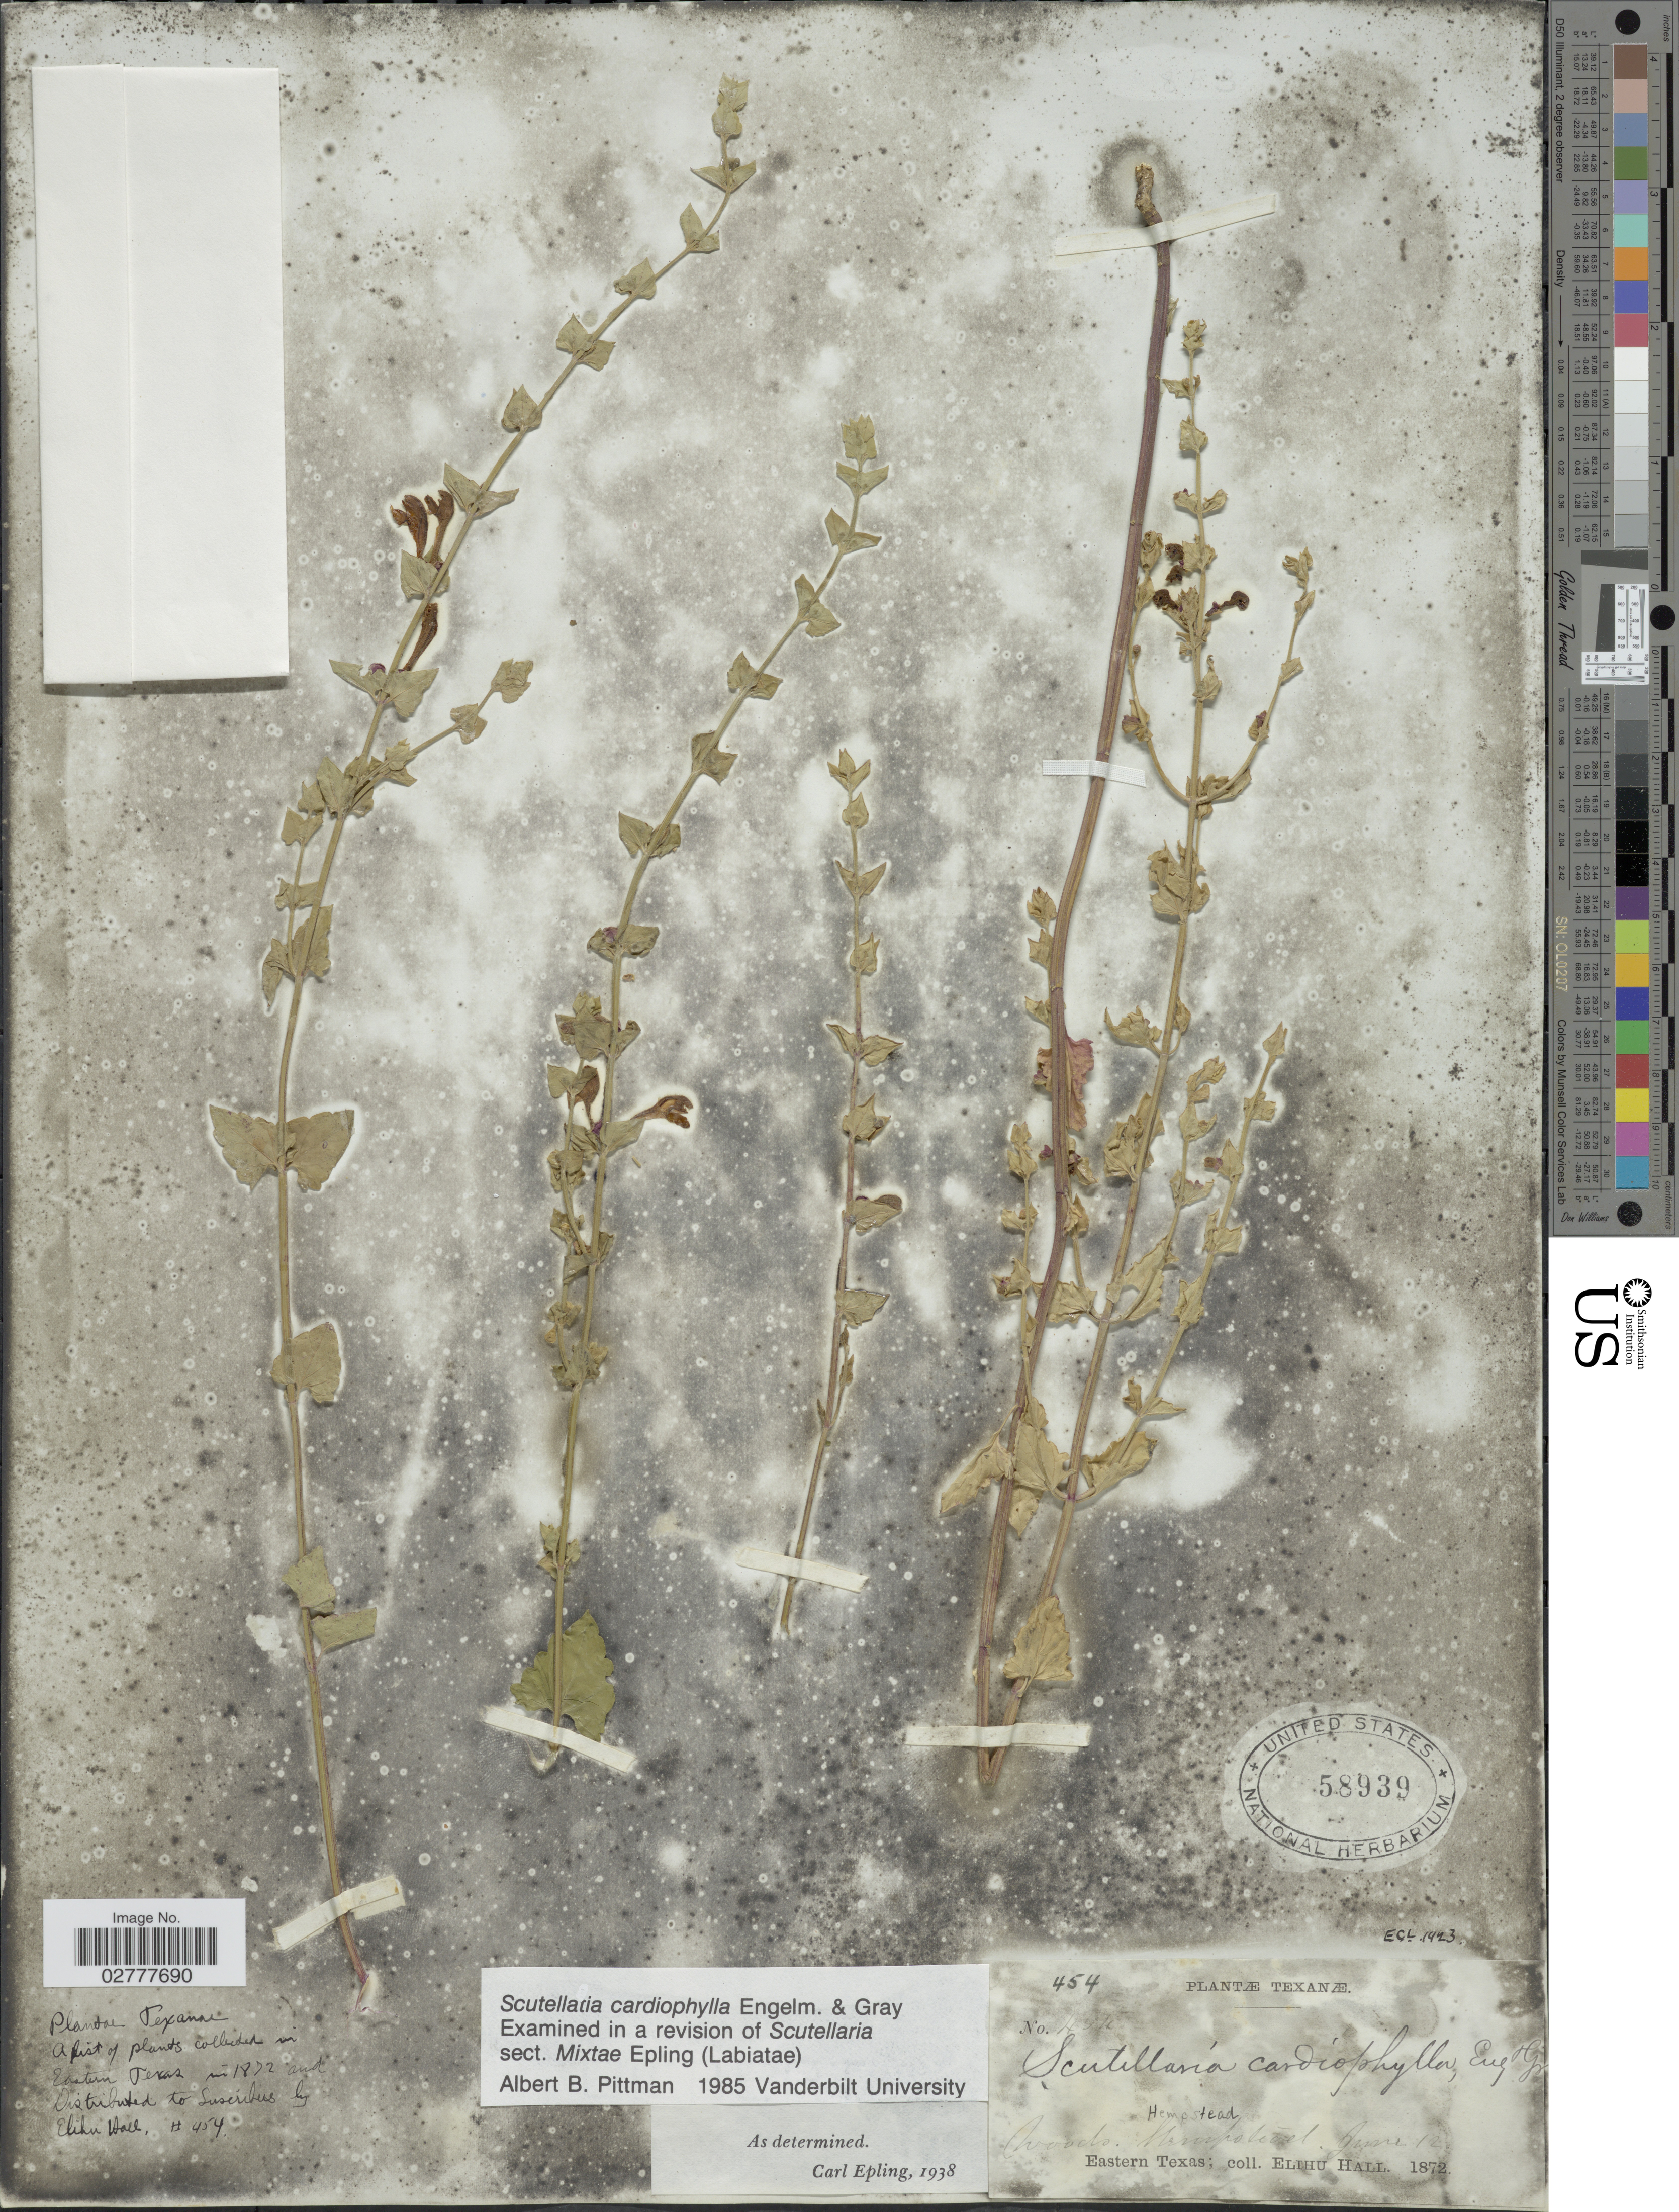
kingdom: Plantae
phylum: Tracheophyta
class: Magnoliopsida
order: Lamiales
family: Lamiaceae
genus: Scutellaria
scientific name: Scutellaria cardiophylla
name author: Engelm. & A. Gray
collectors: E. Hall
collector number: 454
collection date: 1872-06-12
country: United States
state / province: Texas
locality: Hempstead, Eastern Texas.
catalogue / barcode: US 58939